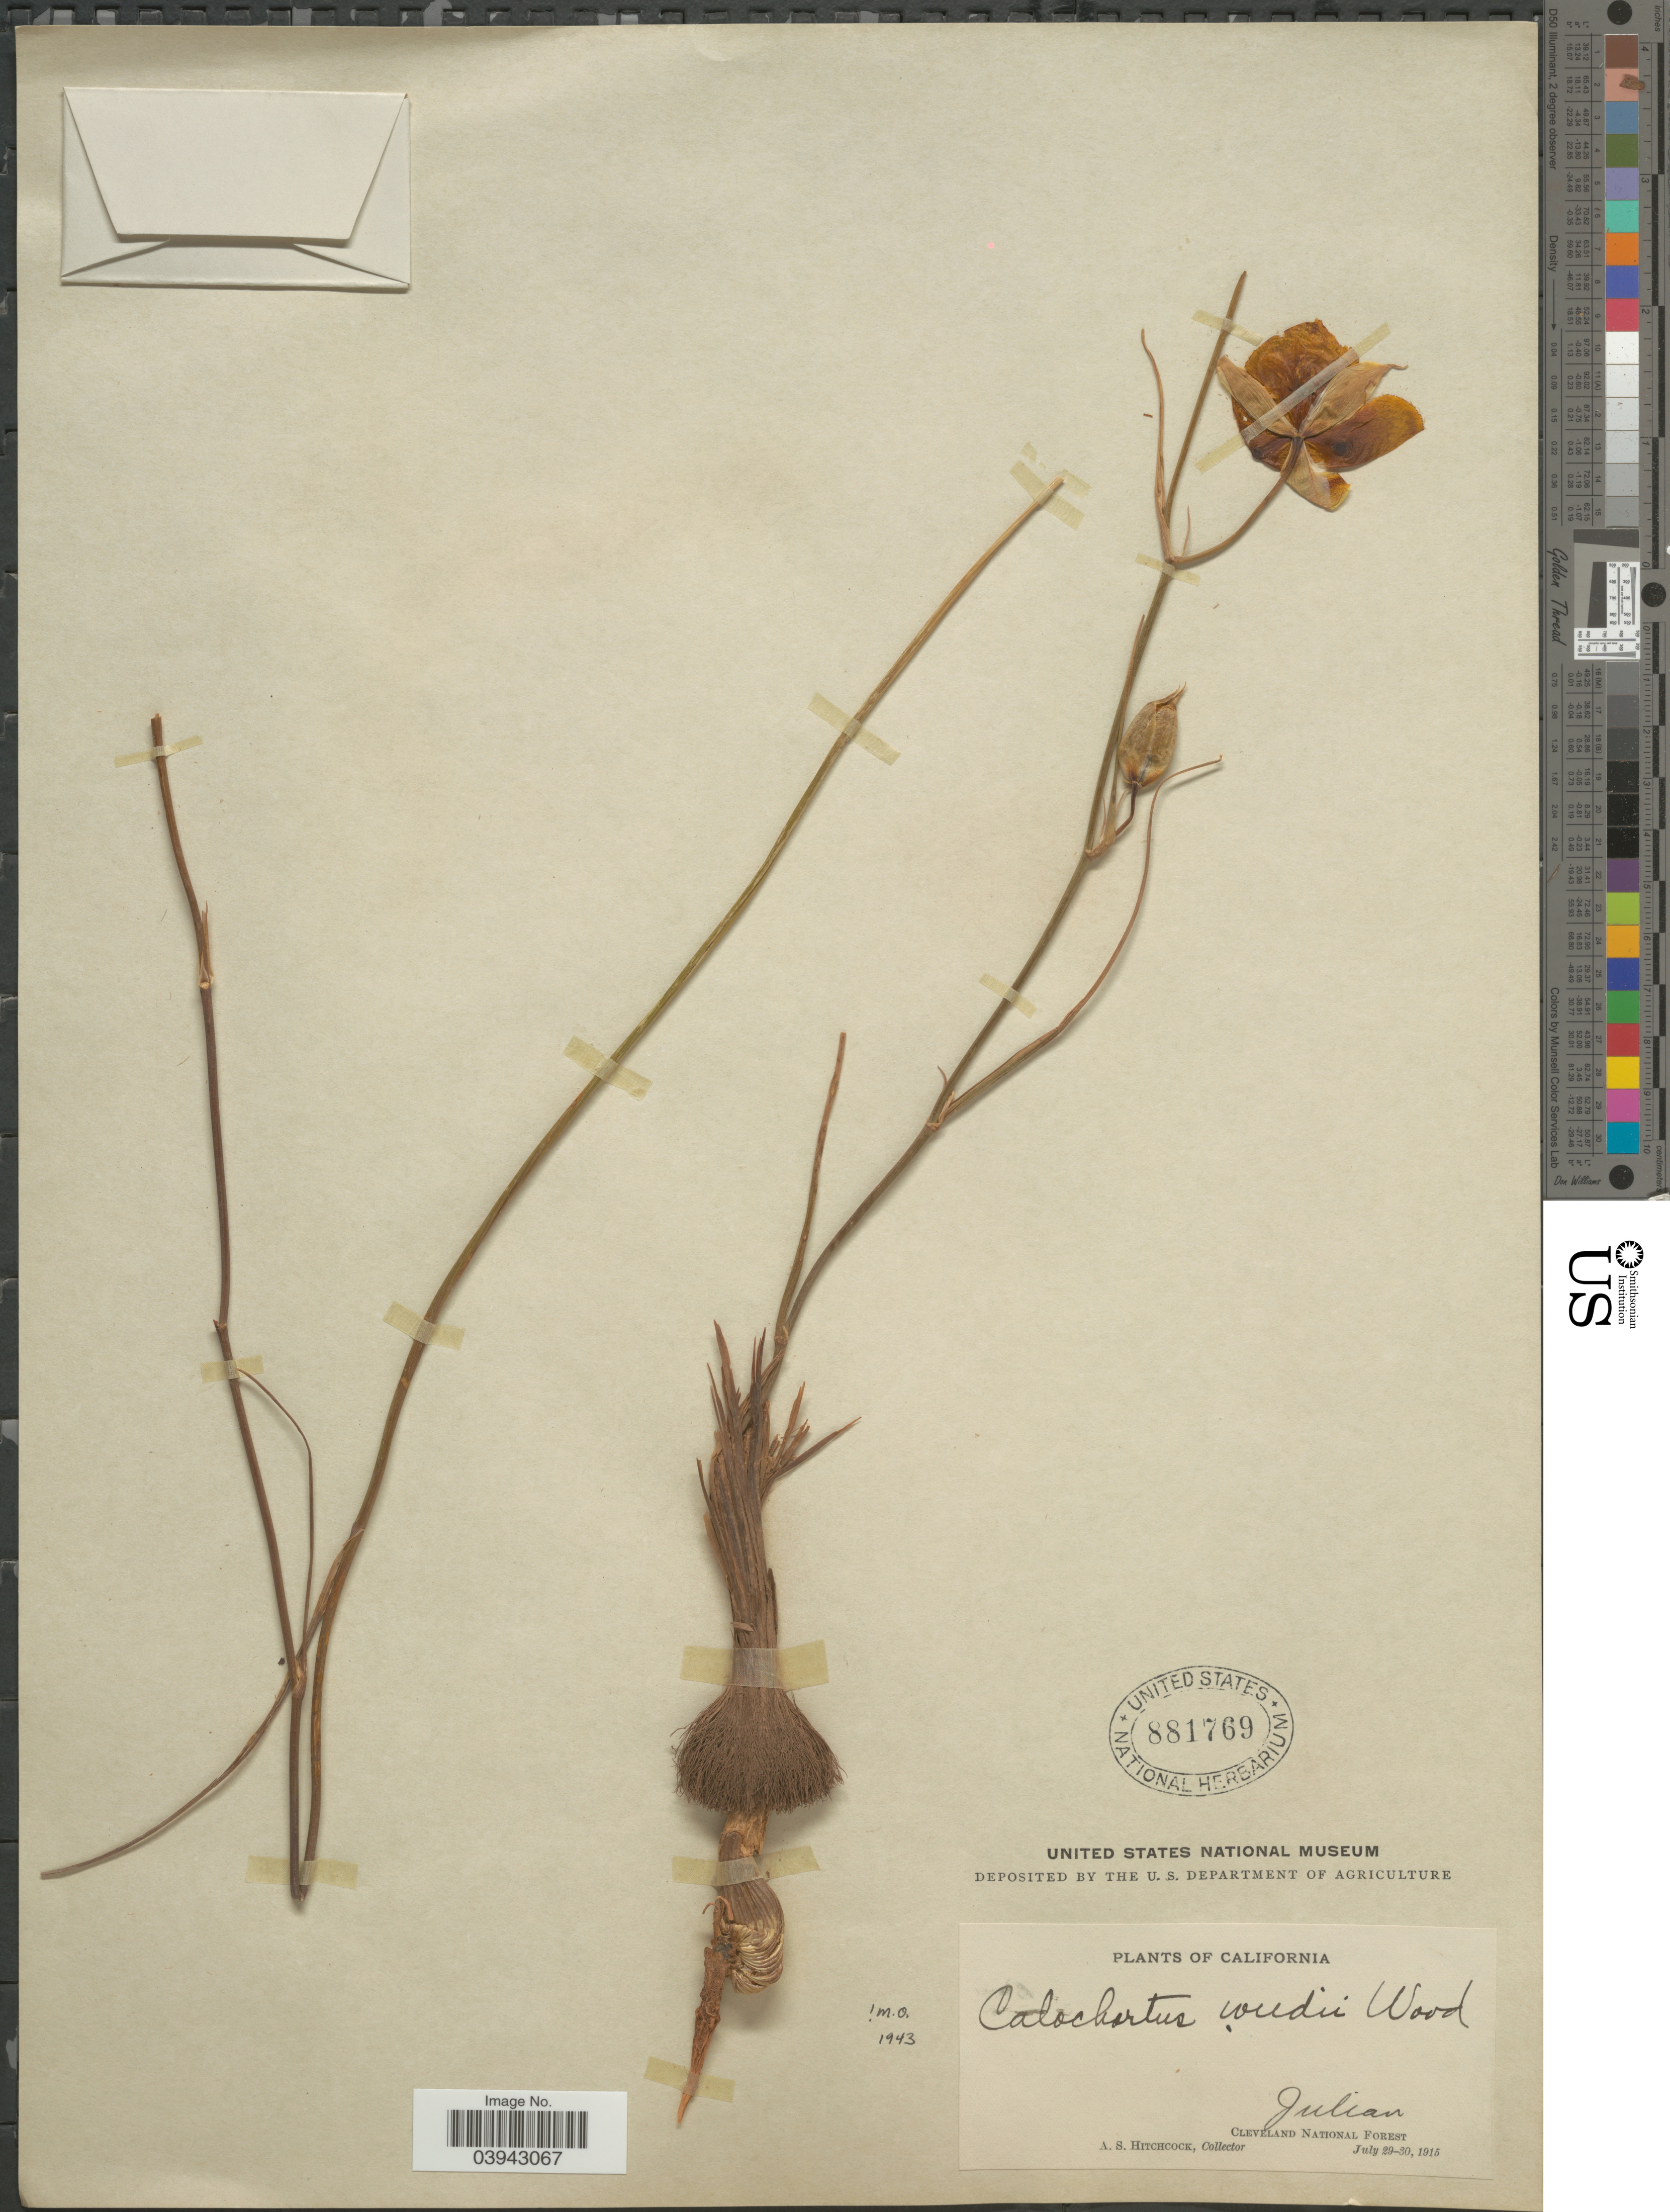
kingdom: Plantae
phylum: Tracheophyta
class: Liliopsida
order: Liliales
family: Liliaceae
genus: Calochortus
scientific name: Calochortus weedii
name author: Alph. Wood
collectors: A. S. Hitchcock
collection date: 1915-07-29/1915-07-30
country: United States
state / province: California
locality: Julian. Cleveland National Forest.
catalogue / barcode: US 881769